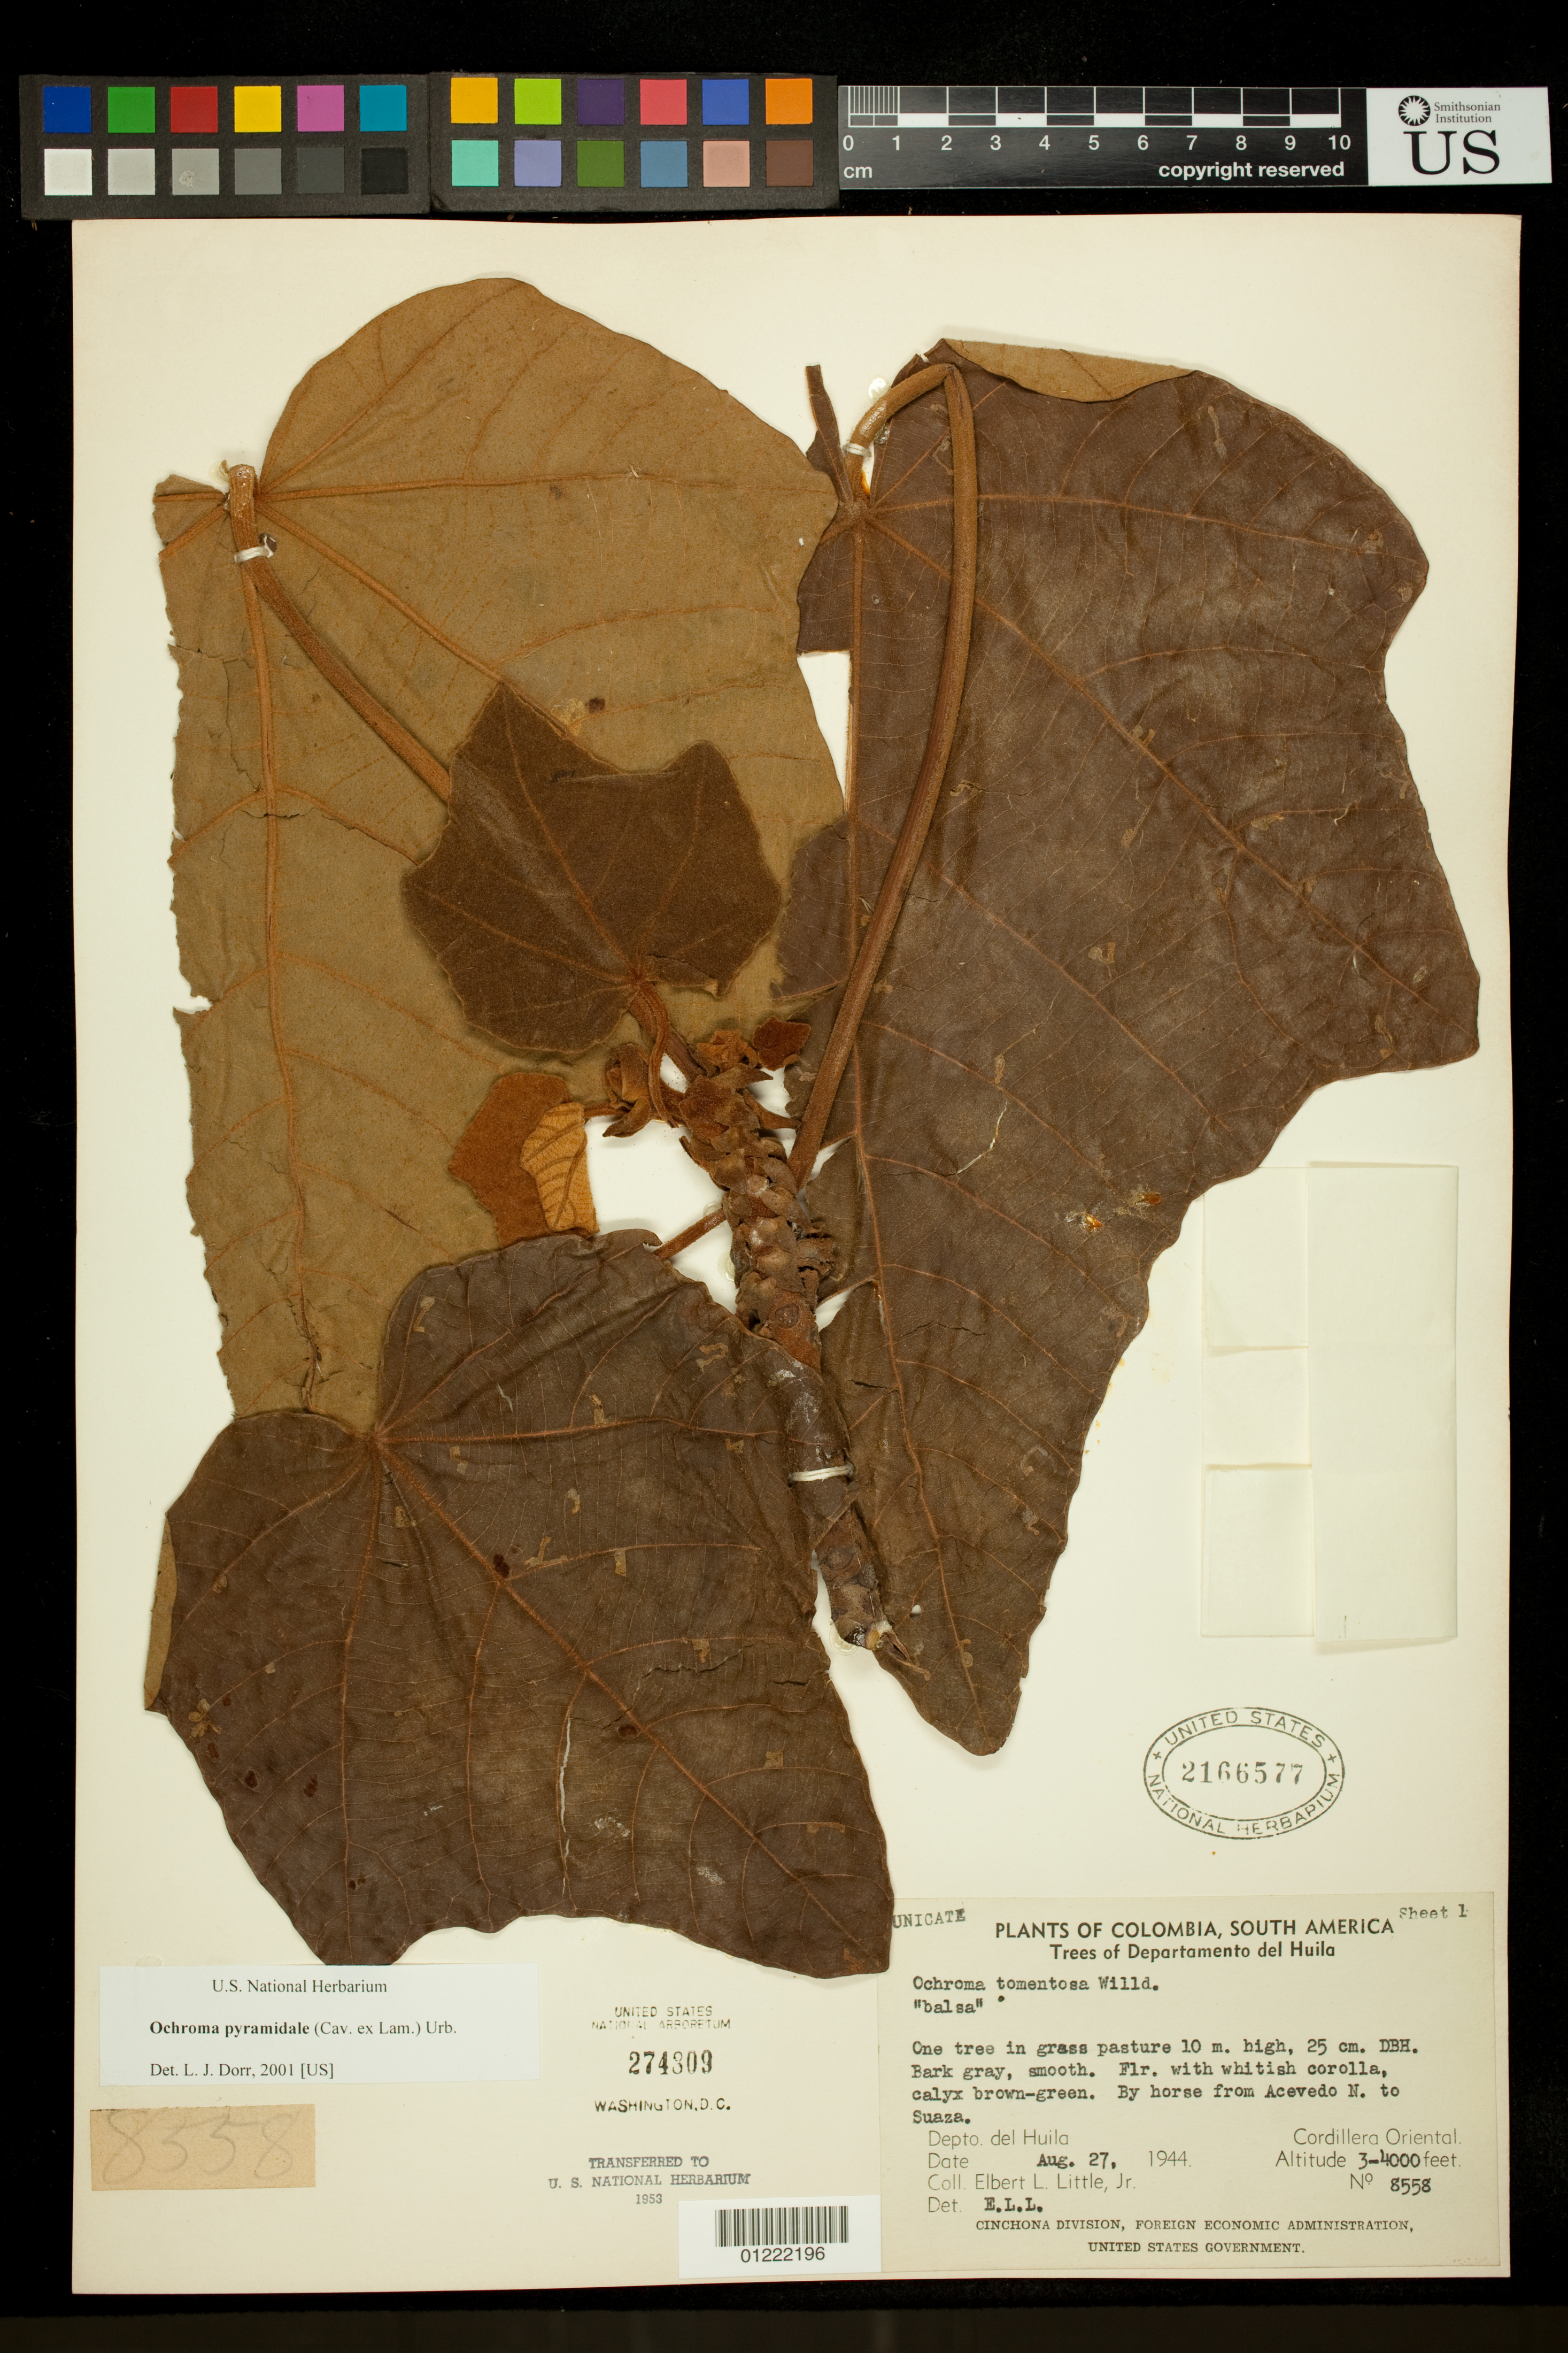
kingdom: Plantae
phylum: Tracheophyta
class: Magnoliopsida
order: Malvales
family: Malvaceae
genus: Ochroma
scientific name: Ochroma pyramidale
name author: (Cav. ex Lam.) Urb.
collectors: E. L. Little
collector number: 8558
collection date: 1944-08-27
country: Colombia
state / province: Huila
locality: Cordillera Oriental, by horse from Acevedo N. to Suaza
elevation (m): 914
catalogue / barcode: US 2166577